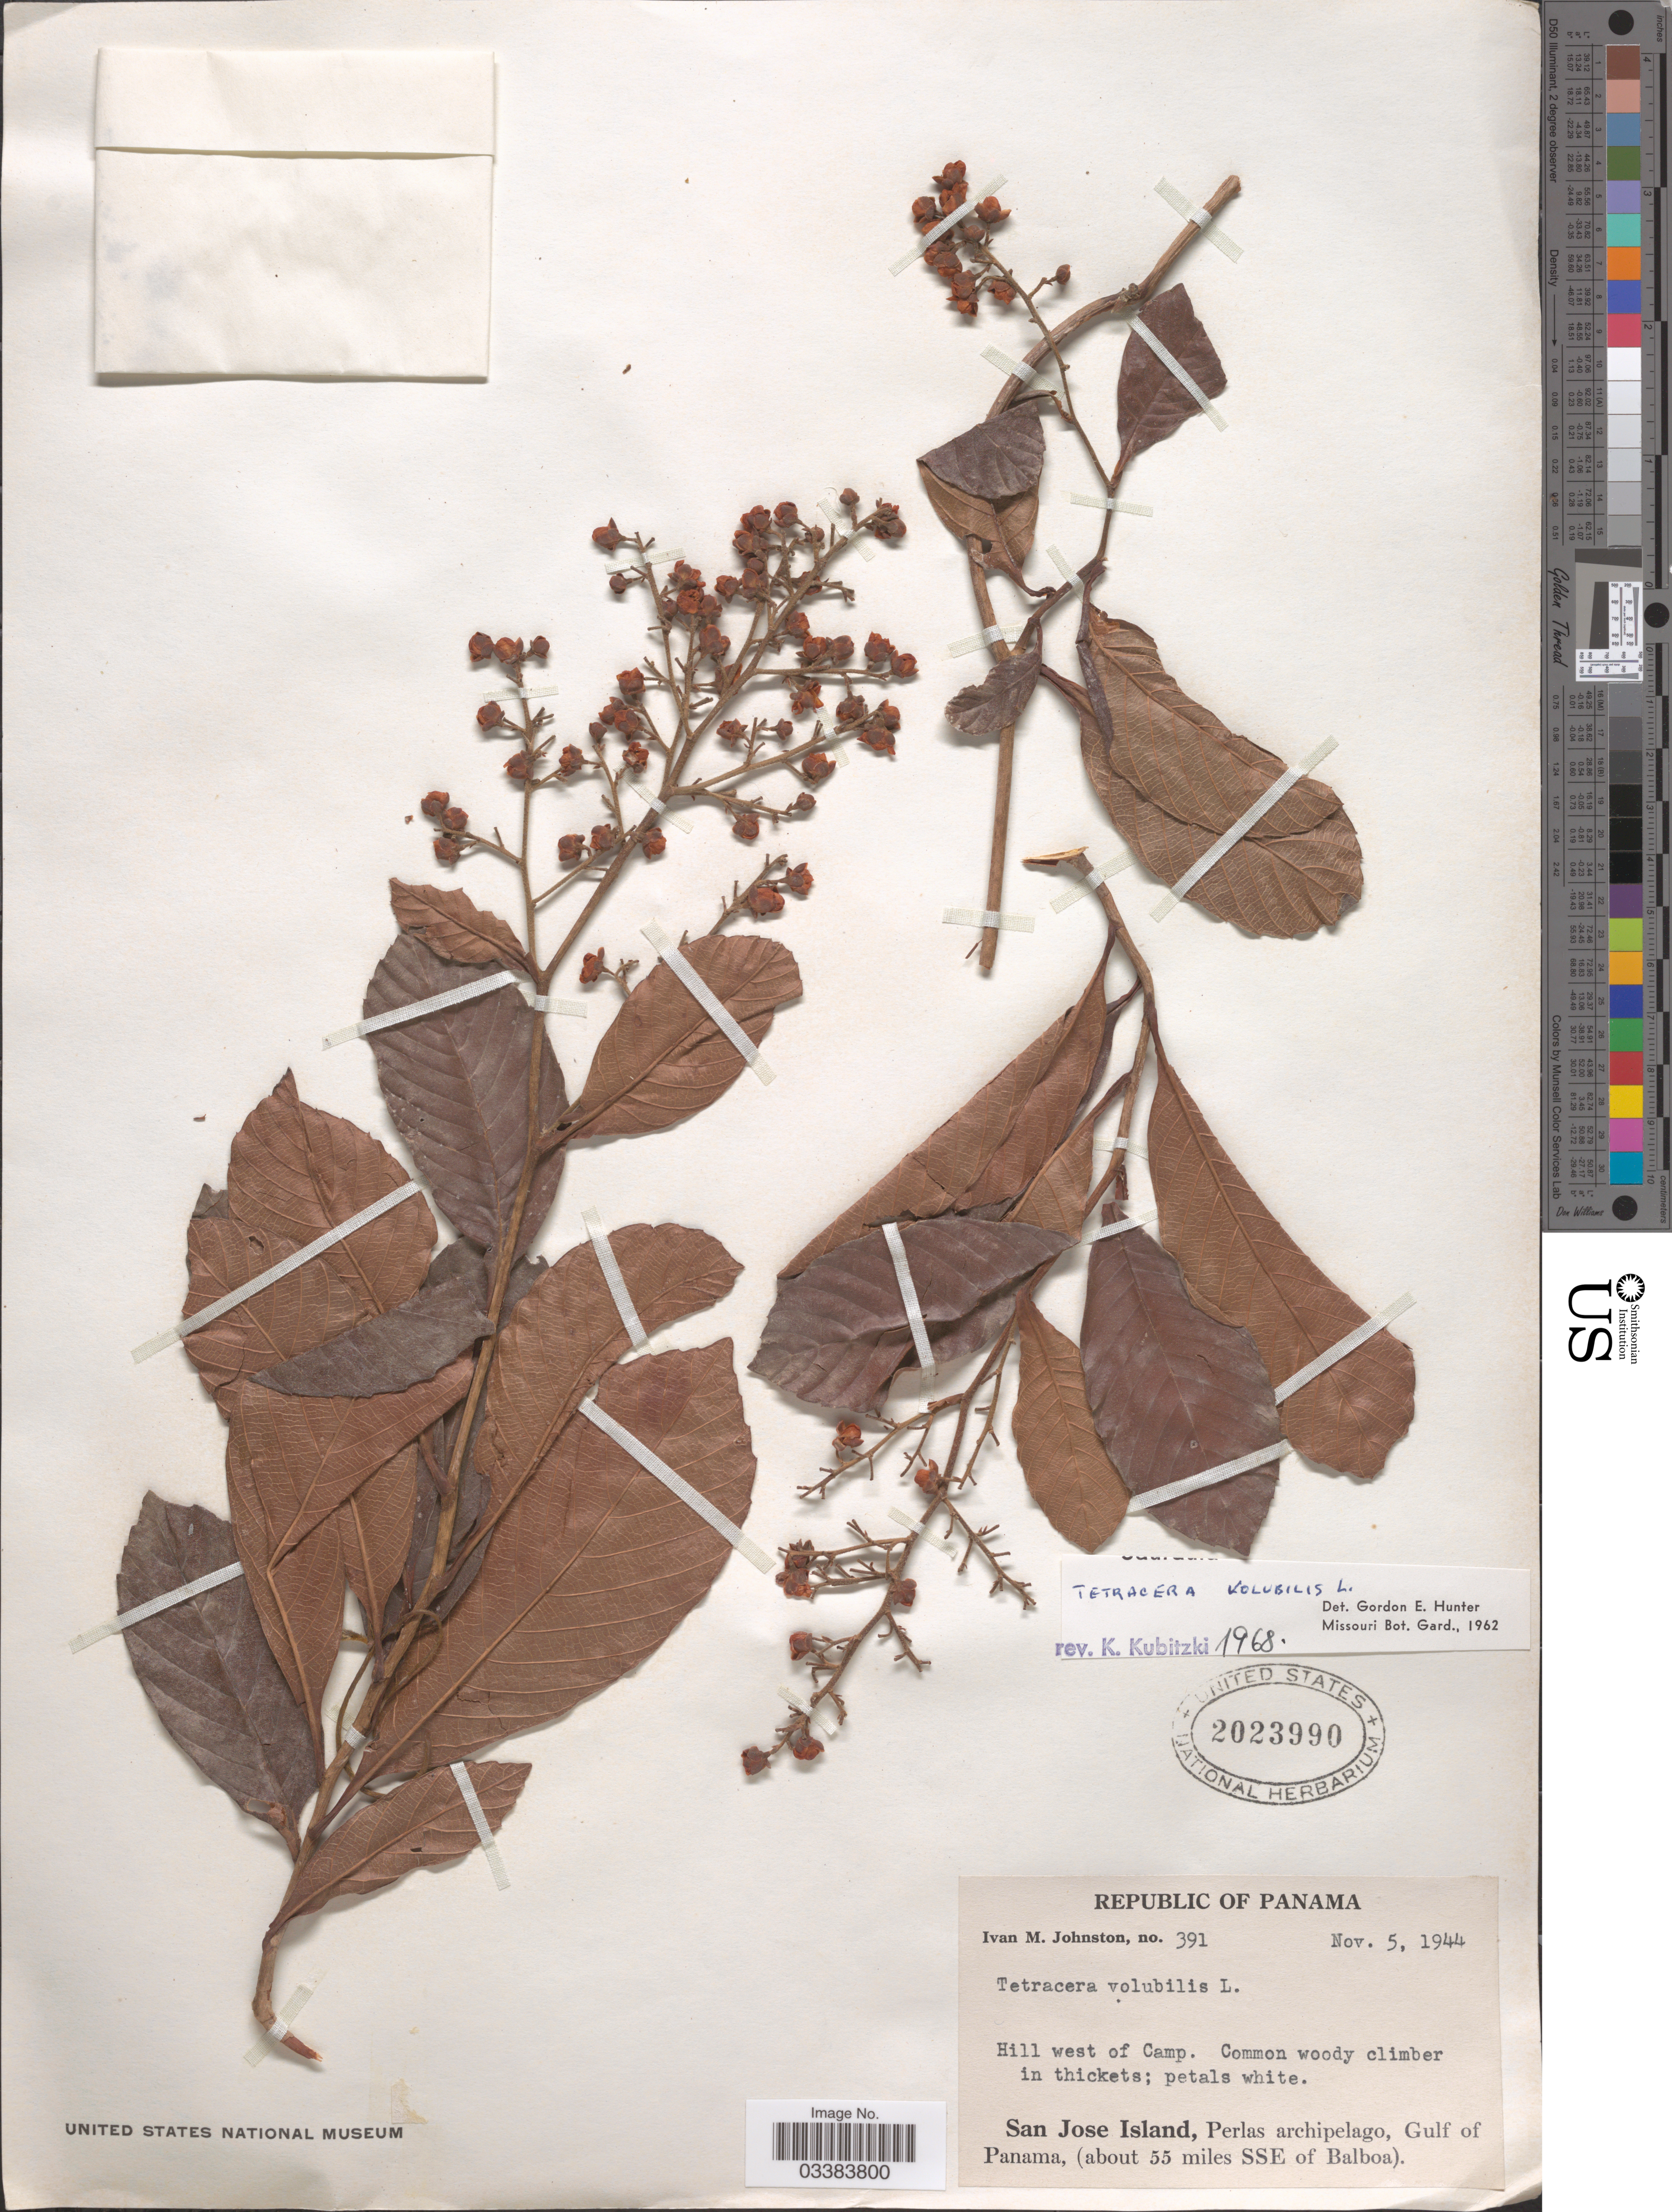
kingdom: Plantae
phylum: Tracheophyta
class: Magnoliopsida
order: Dilleniales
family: Dilleniaceae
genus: Tetracera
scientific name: Tetracera volubilis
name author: L.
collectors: I.M. Johnston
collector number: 391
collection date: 1944-11-05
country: Panama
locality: Hills west of Camp. San Jose Island, Perlas archipelago, Gulf of Panama, (about 55 miles SSE of Balboa).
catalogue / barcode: US 2023990